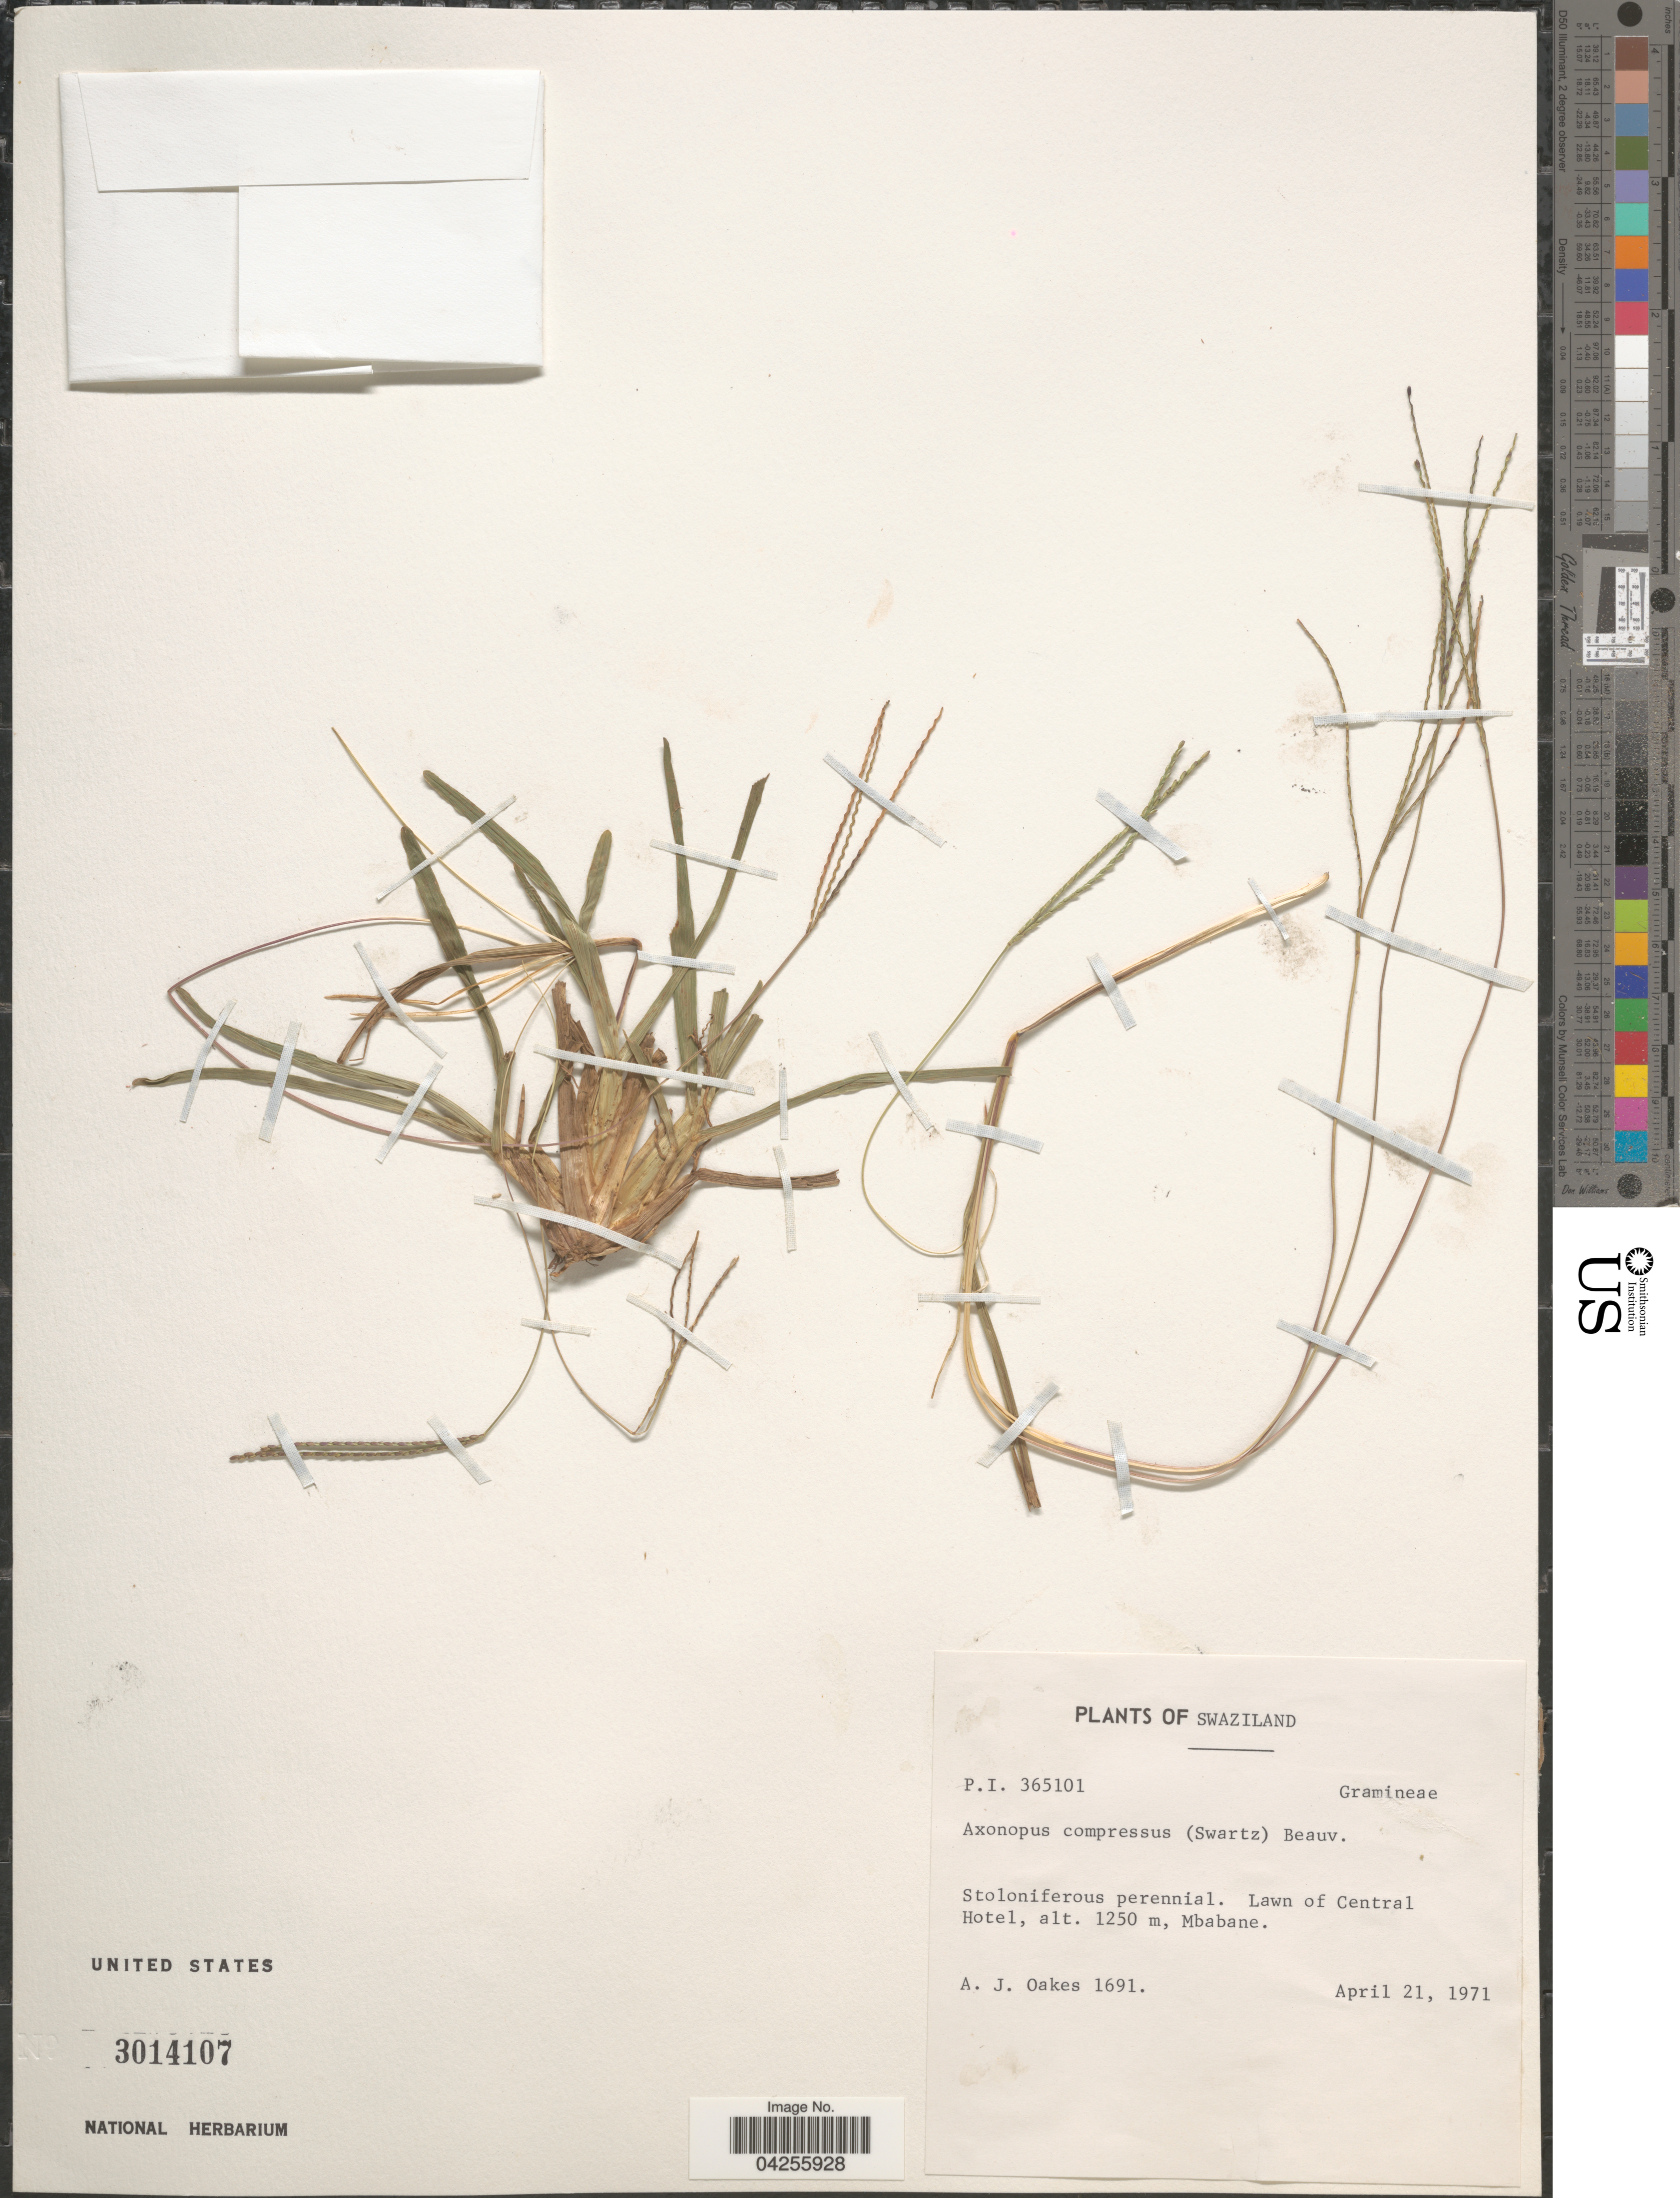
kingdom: Plantae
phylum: Tracheophyta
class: Liliopsida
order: Poales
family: Poaceae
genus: Axonopus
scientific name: Axonopus compressus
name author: (Sw.) P. Beauv.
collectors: A. Oakes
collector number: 1691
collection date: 1971-04-21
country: Eswatini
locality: Lawn of Central Hotel, Mbabane.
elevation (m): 1250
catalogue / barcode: US 3014107